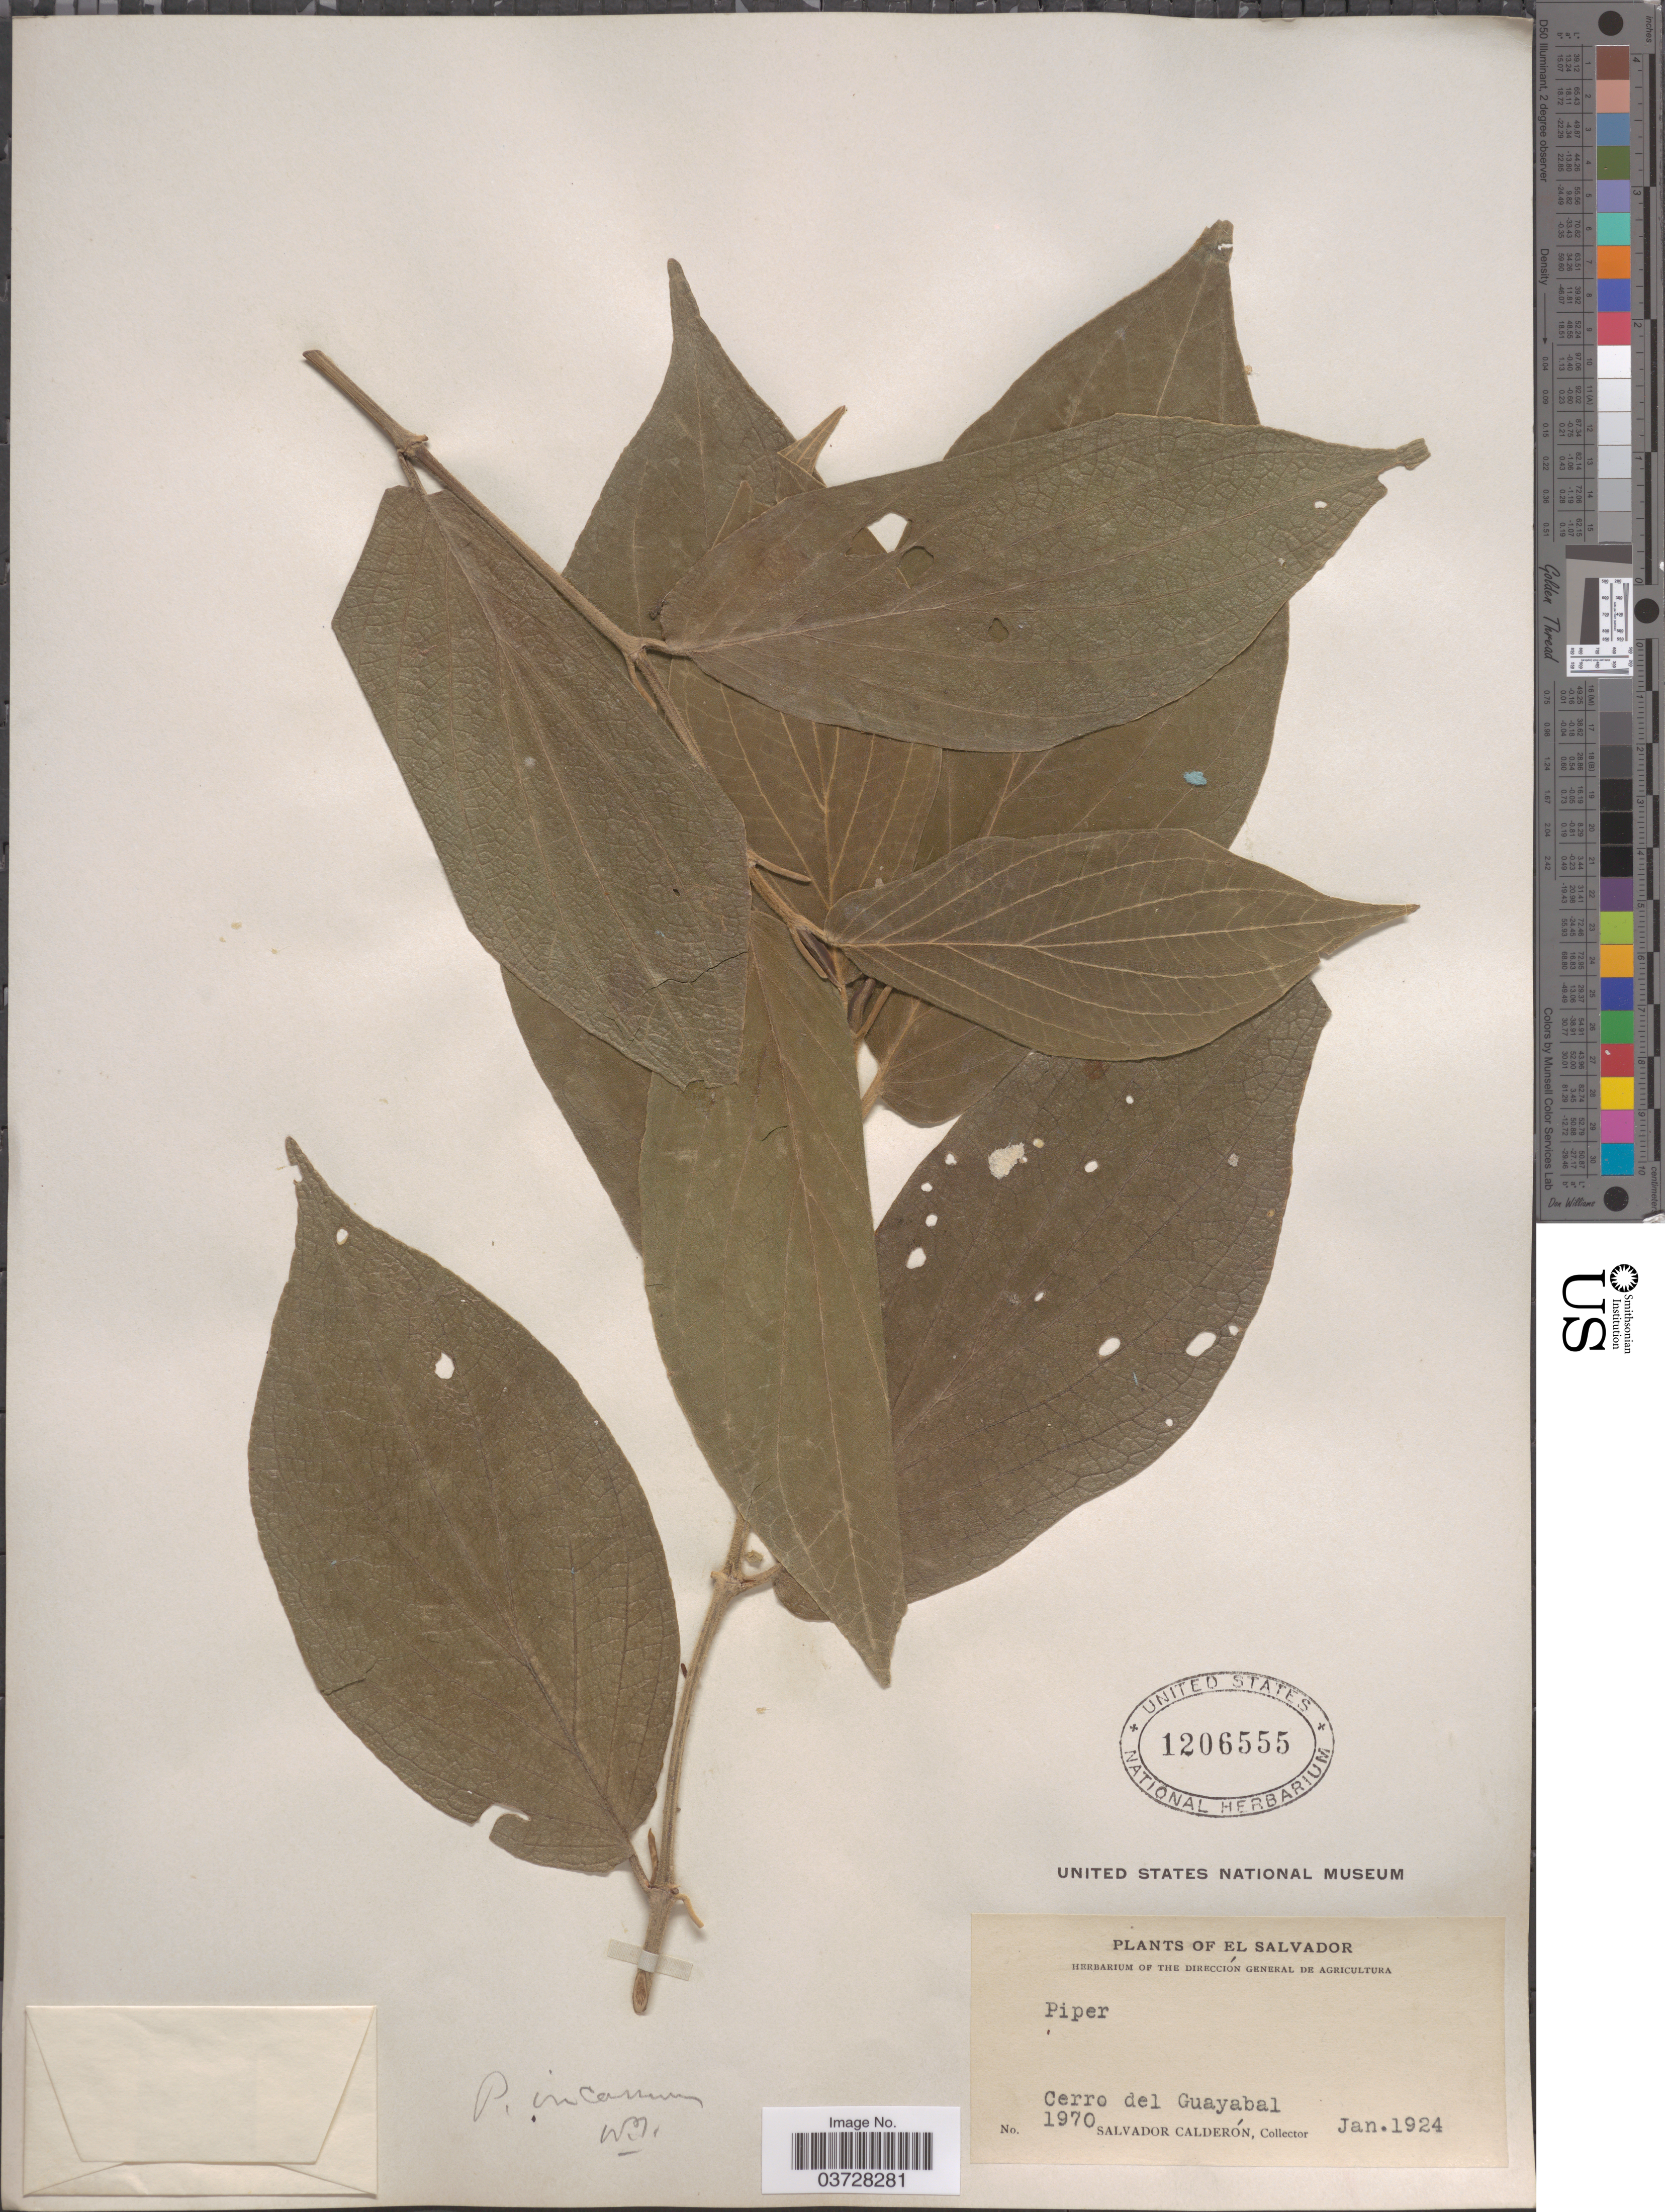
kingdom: Plantae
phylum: Tracheophyta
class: Magnoliopsida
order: Piperales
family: Piperaceae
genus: Piper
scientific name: Piper incanum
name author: Trel.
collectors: S. Calderón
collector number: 1970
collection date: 1924-01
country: El Salvador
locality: Cerro del Guayabal.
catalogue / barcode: US 1206555